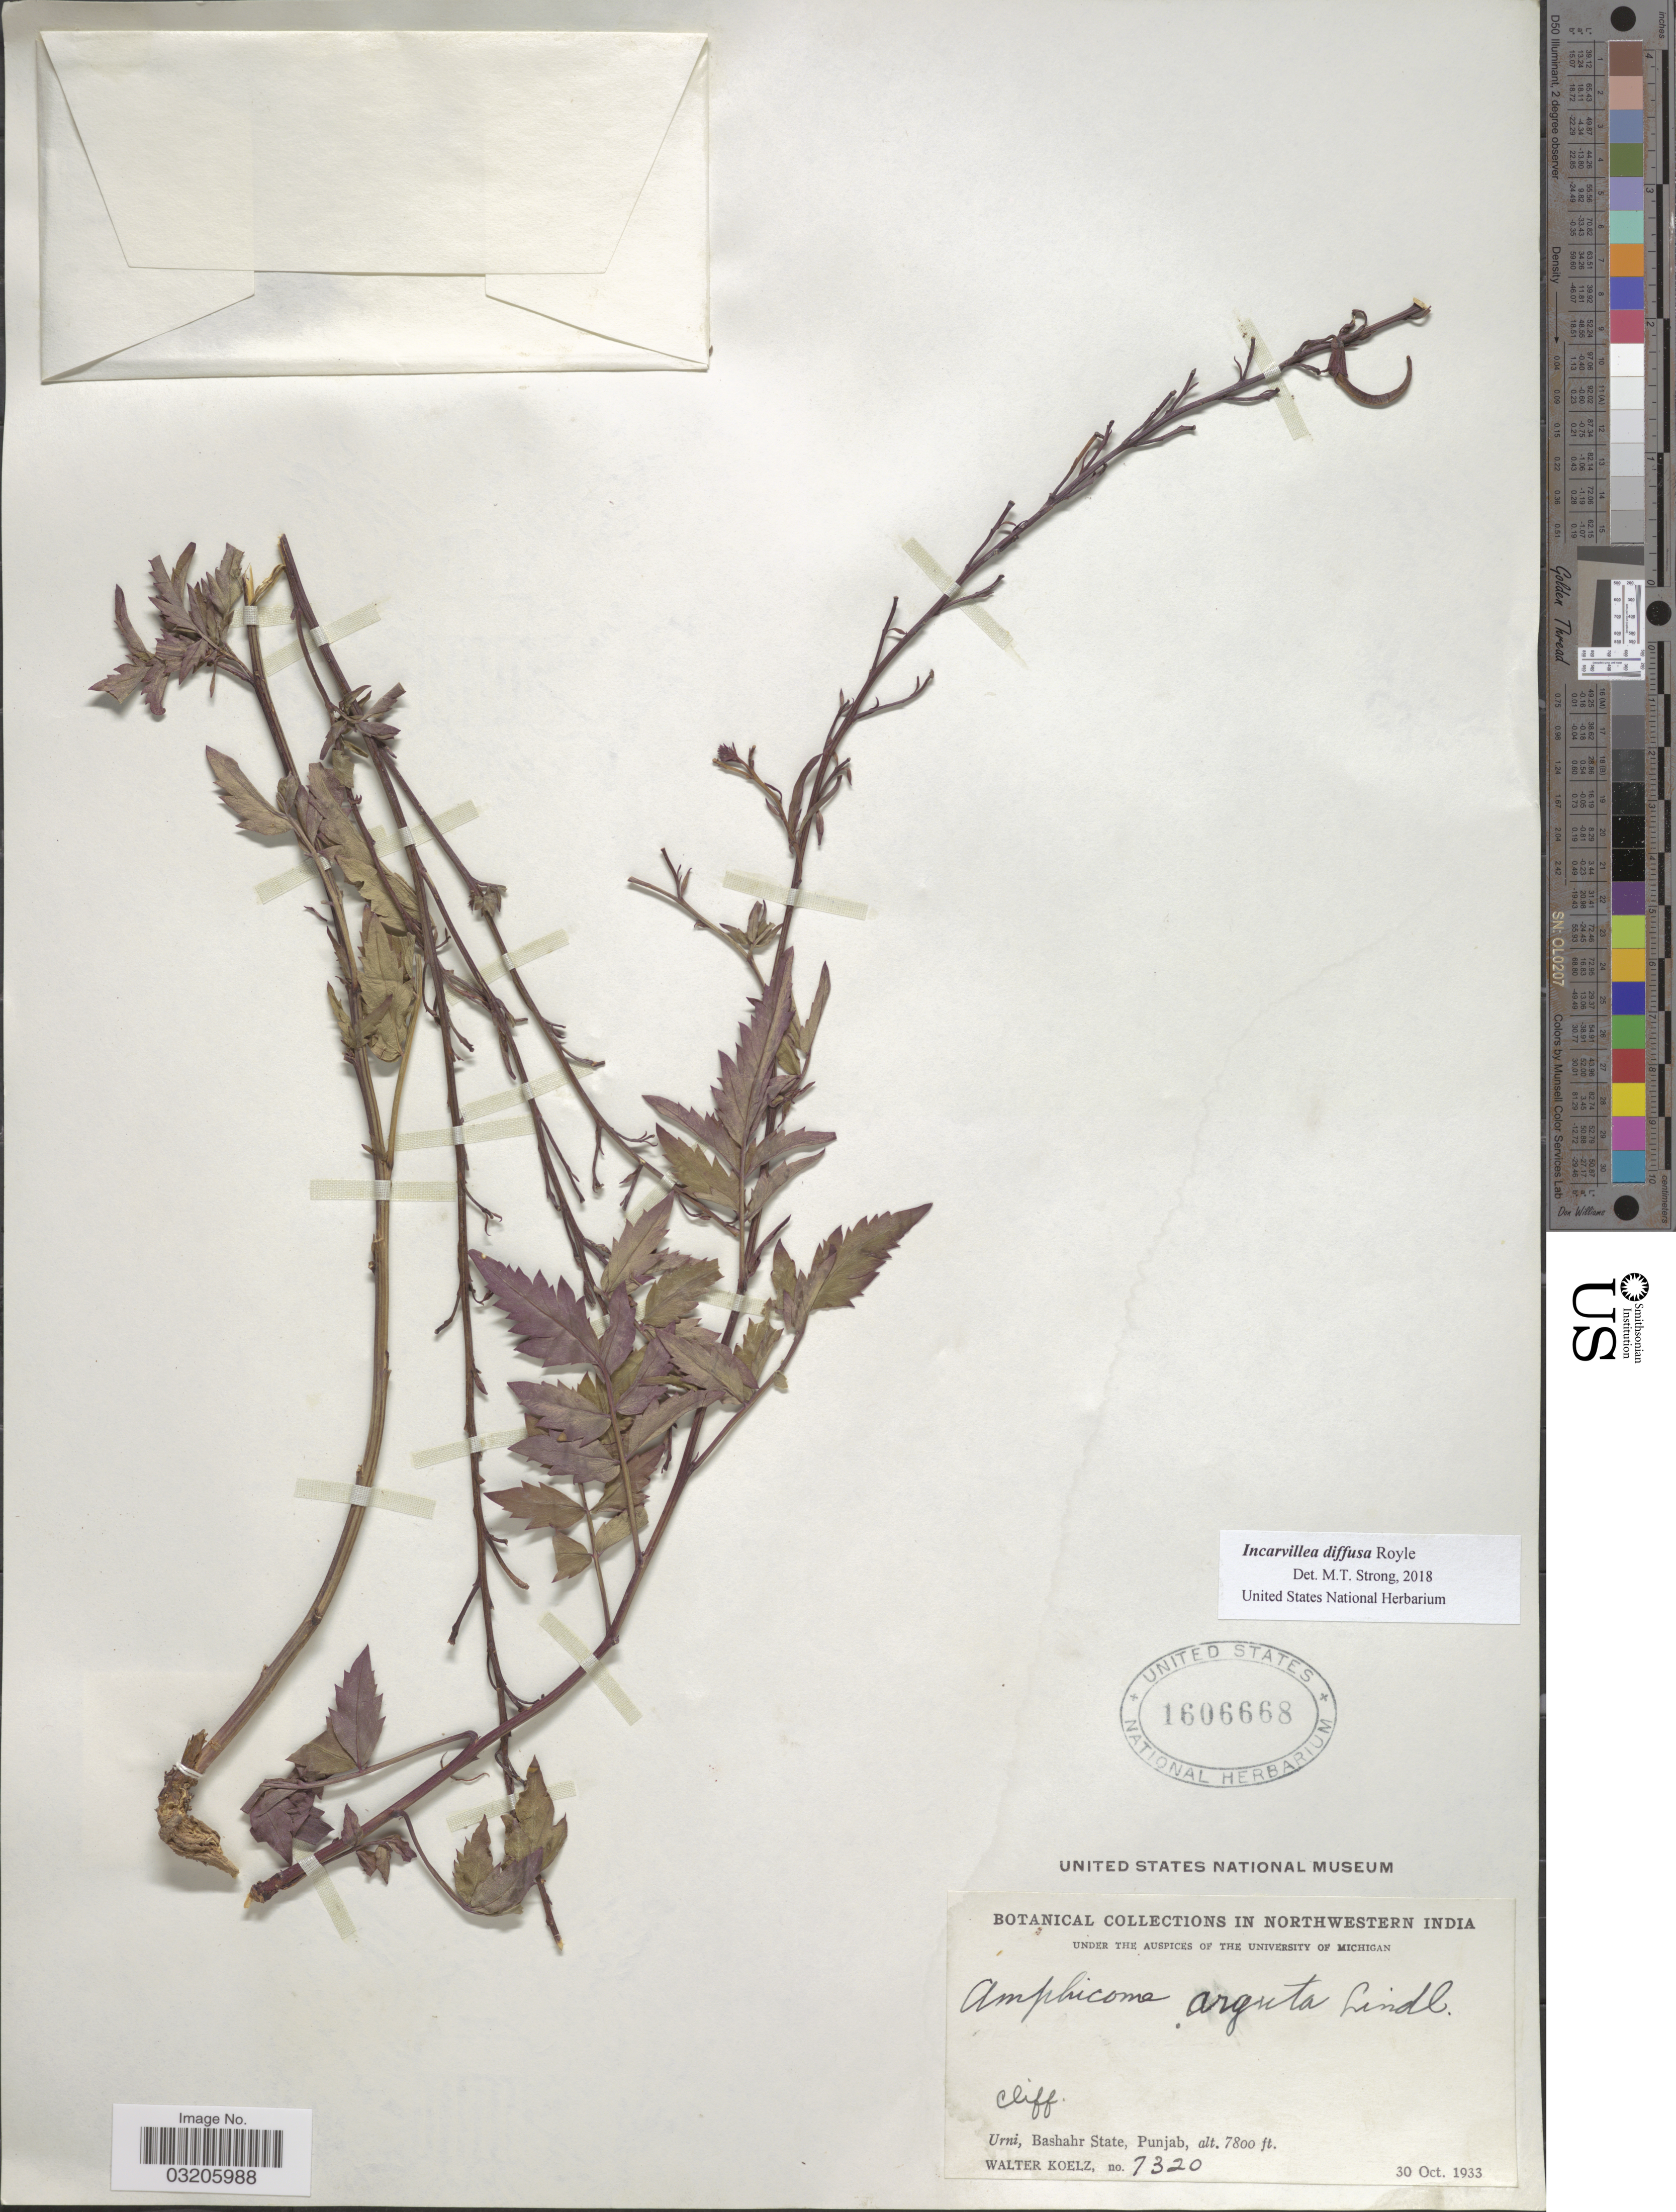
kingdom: Plantae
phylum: Tracheophyta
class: Magnoliopsida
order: Lamiales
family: Bignoniaceae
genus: Incarvillea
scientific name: Incarvillea diffusa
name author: Royle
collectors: W. N. Koelz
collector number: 7320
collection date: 1933-10-30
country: India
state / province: Punjab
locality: Northwestern India. Cliff. Urni, Bashahr State.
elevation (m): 2377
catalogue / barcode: US 1606668